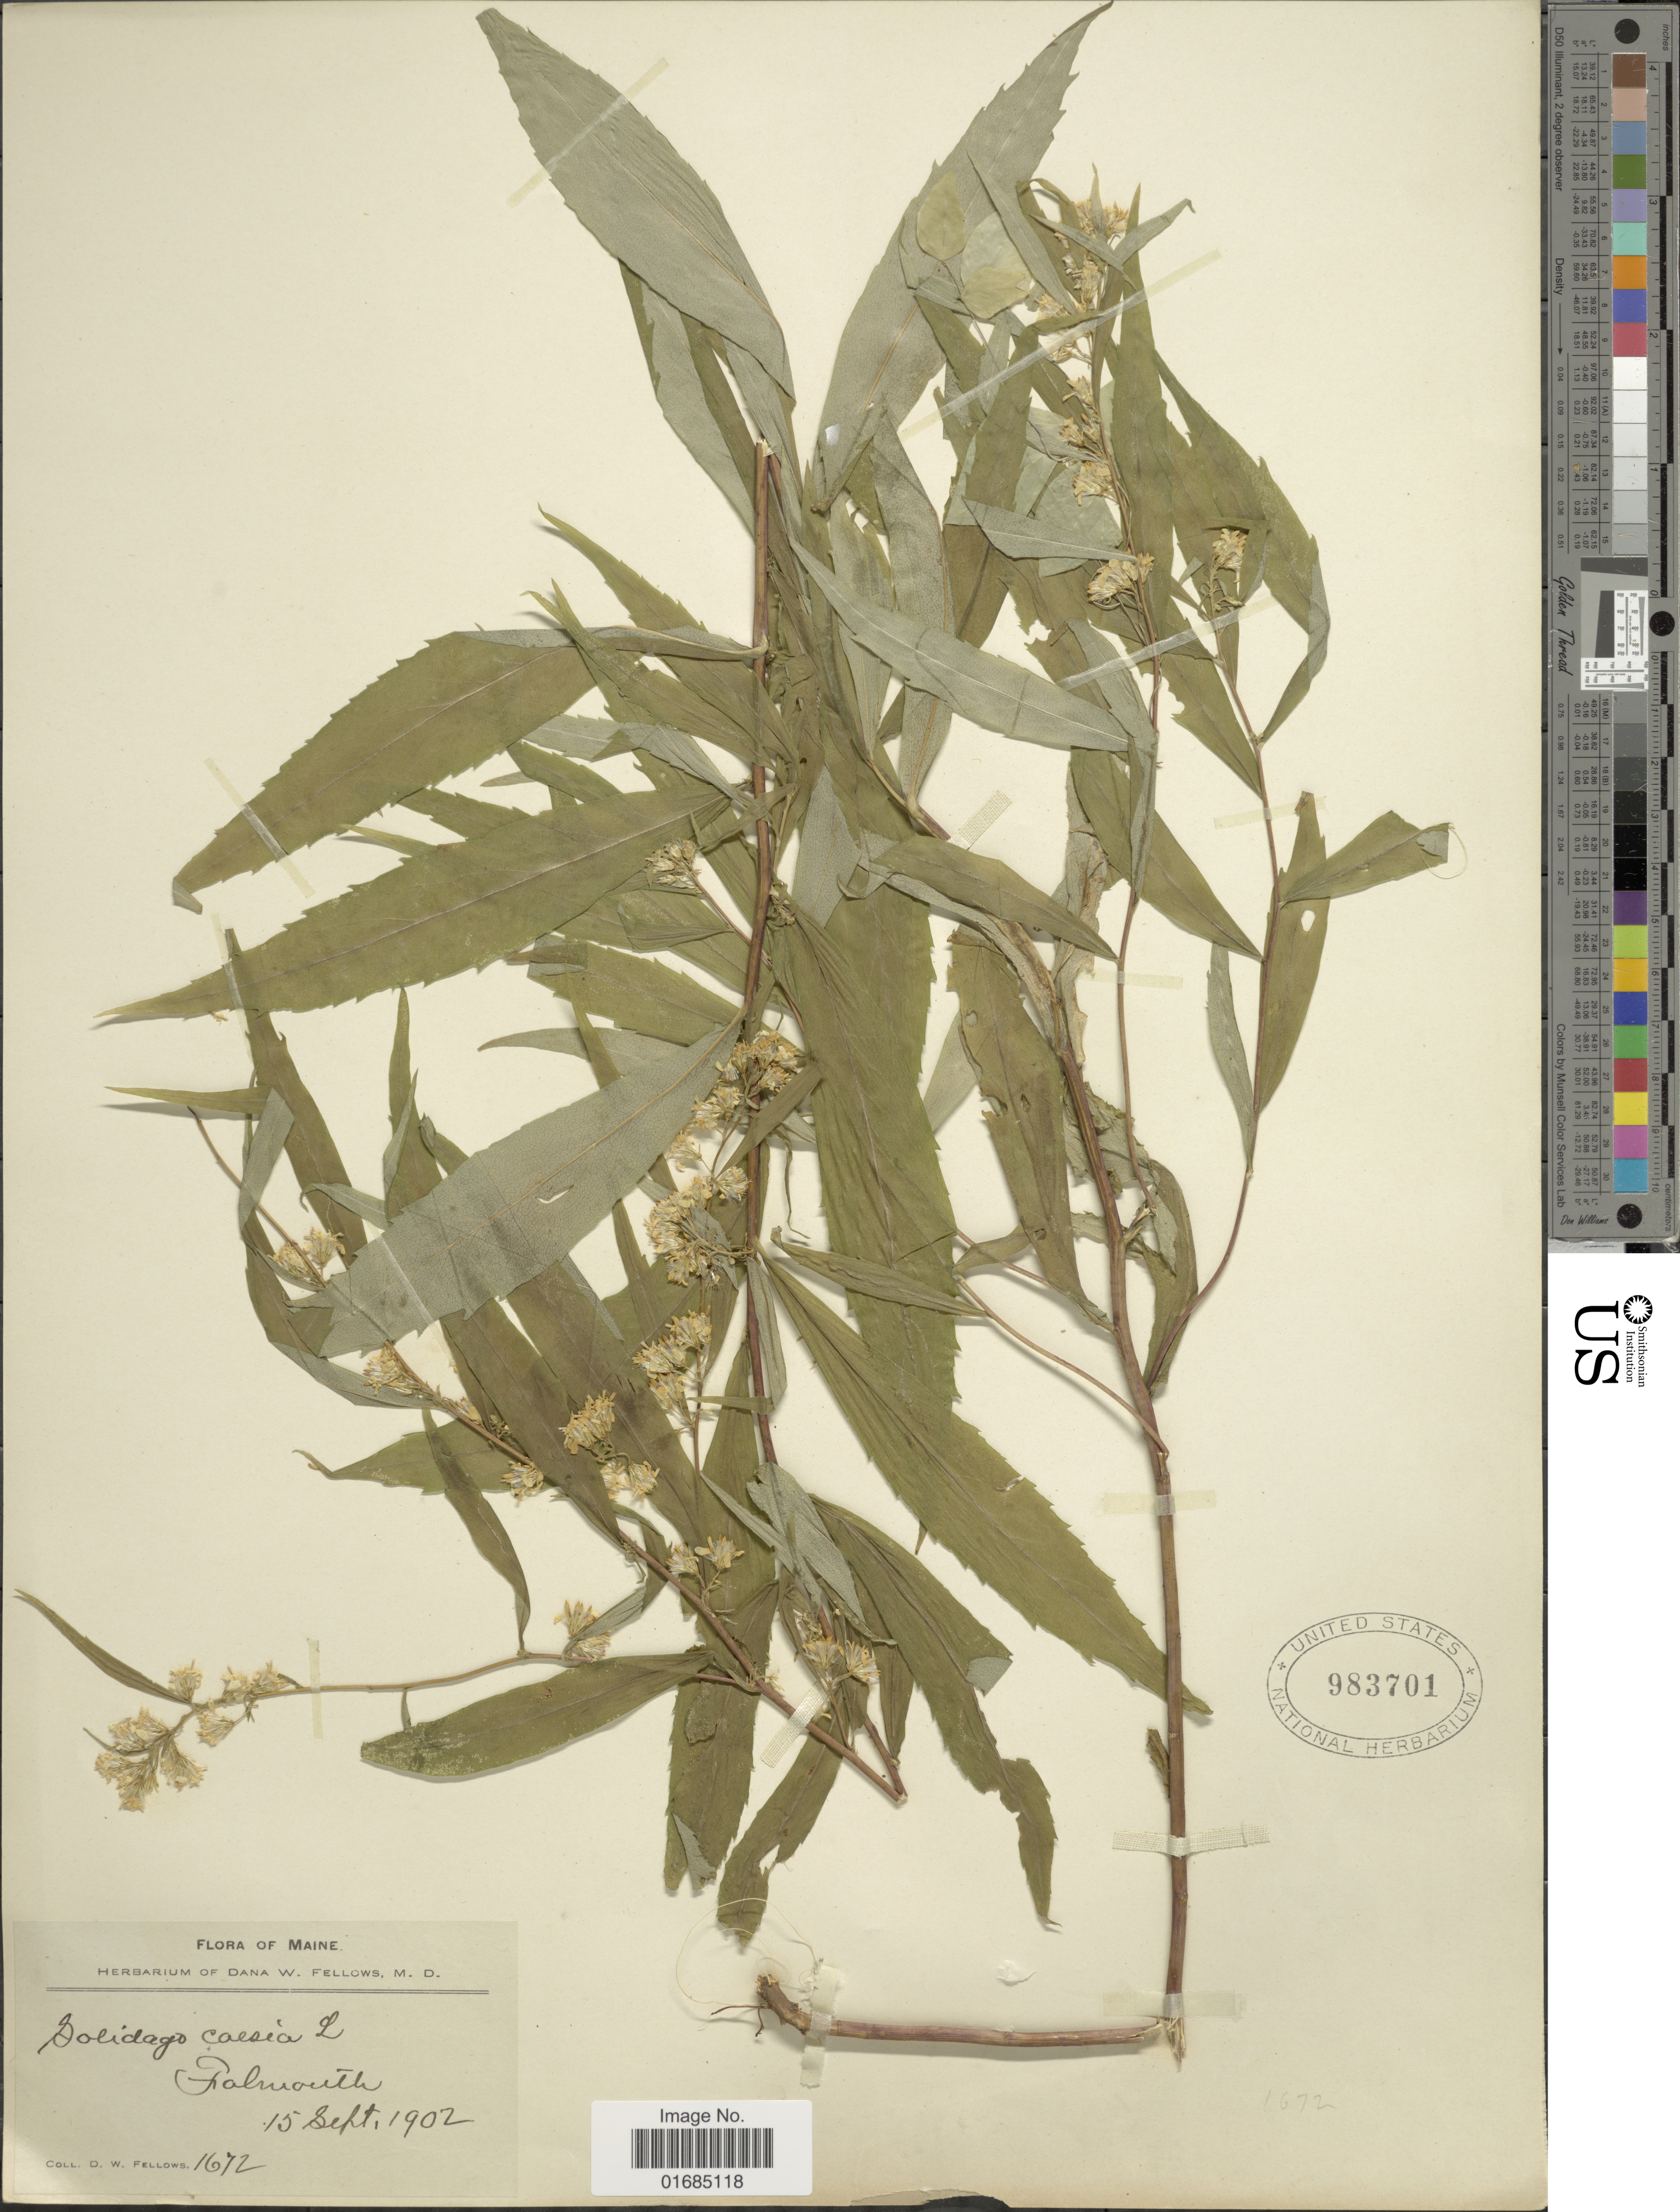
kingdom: Plantae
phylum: Tracheophyta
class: Magnoliopsida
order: Asterales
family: Asteraceae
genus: Solidago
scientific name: Solidago caesia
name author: L.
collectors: D. W. Fellows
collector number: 1672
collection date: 1902-09-15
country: United States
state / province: Maine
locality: Falmouth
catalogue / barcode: US 983701